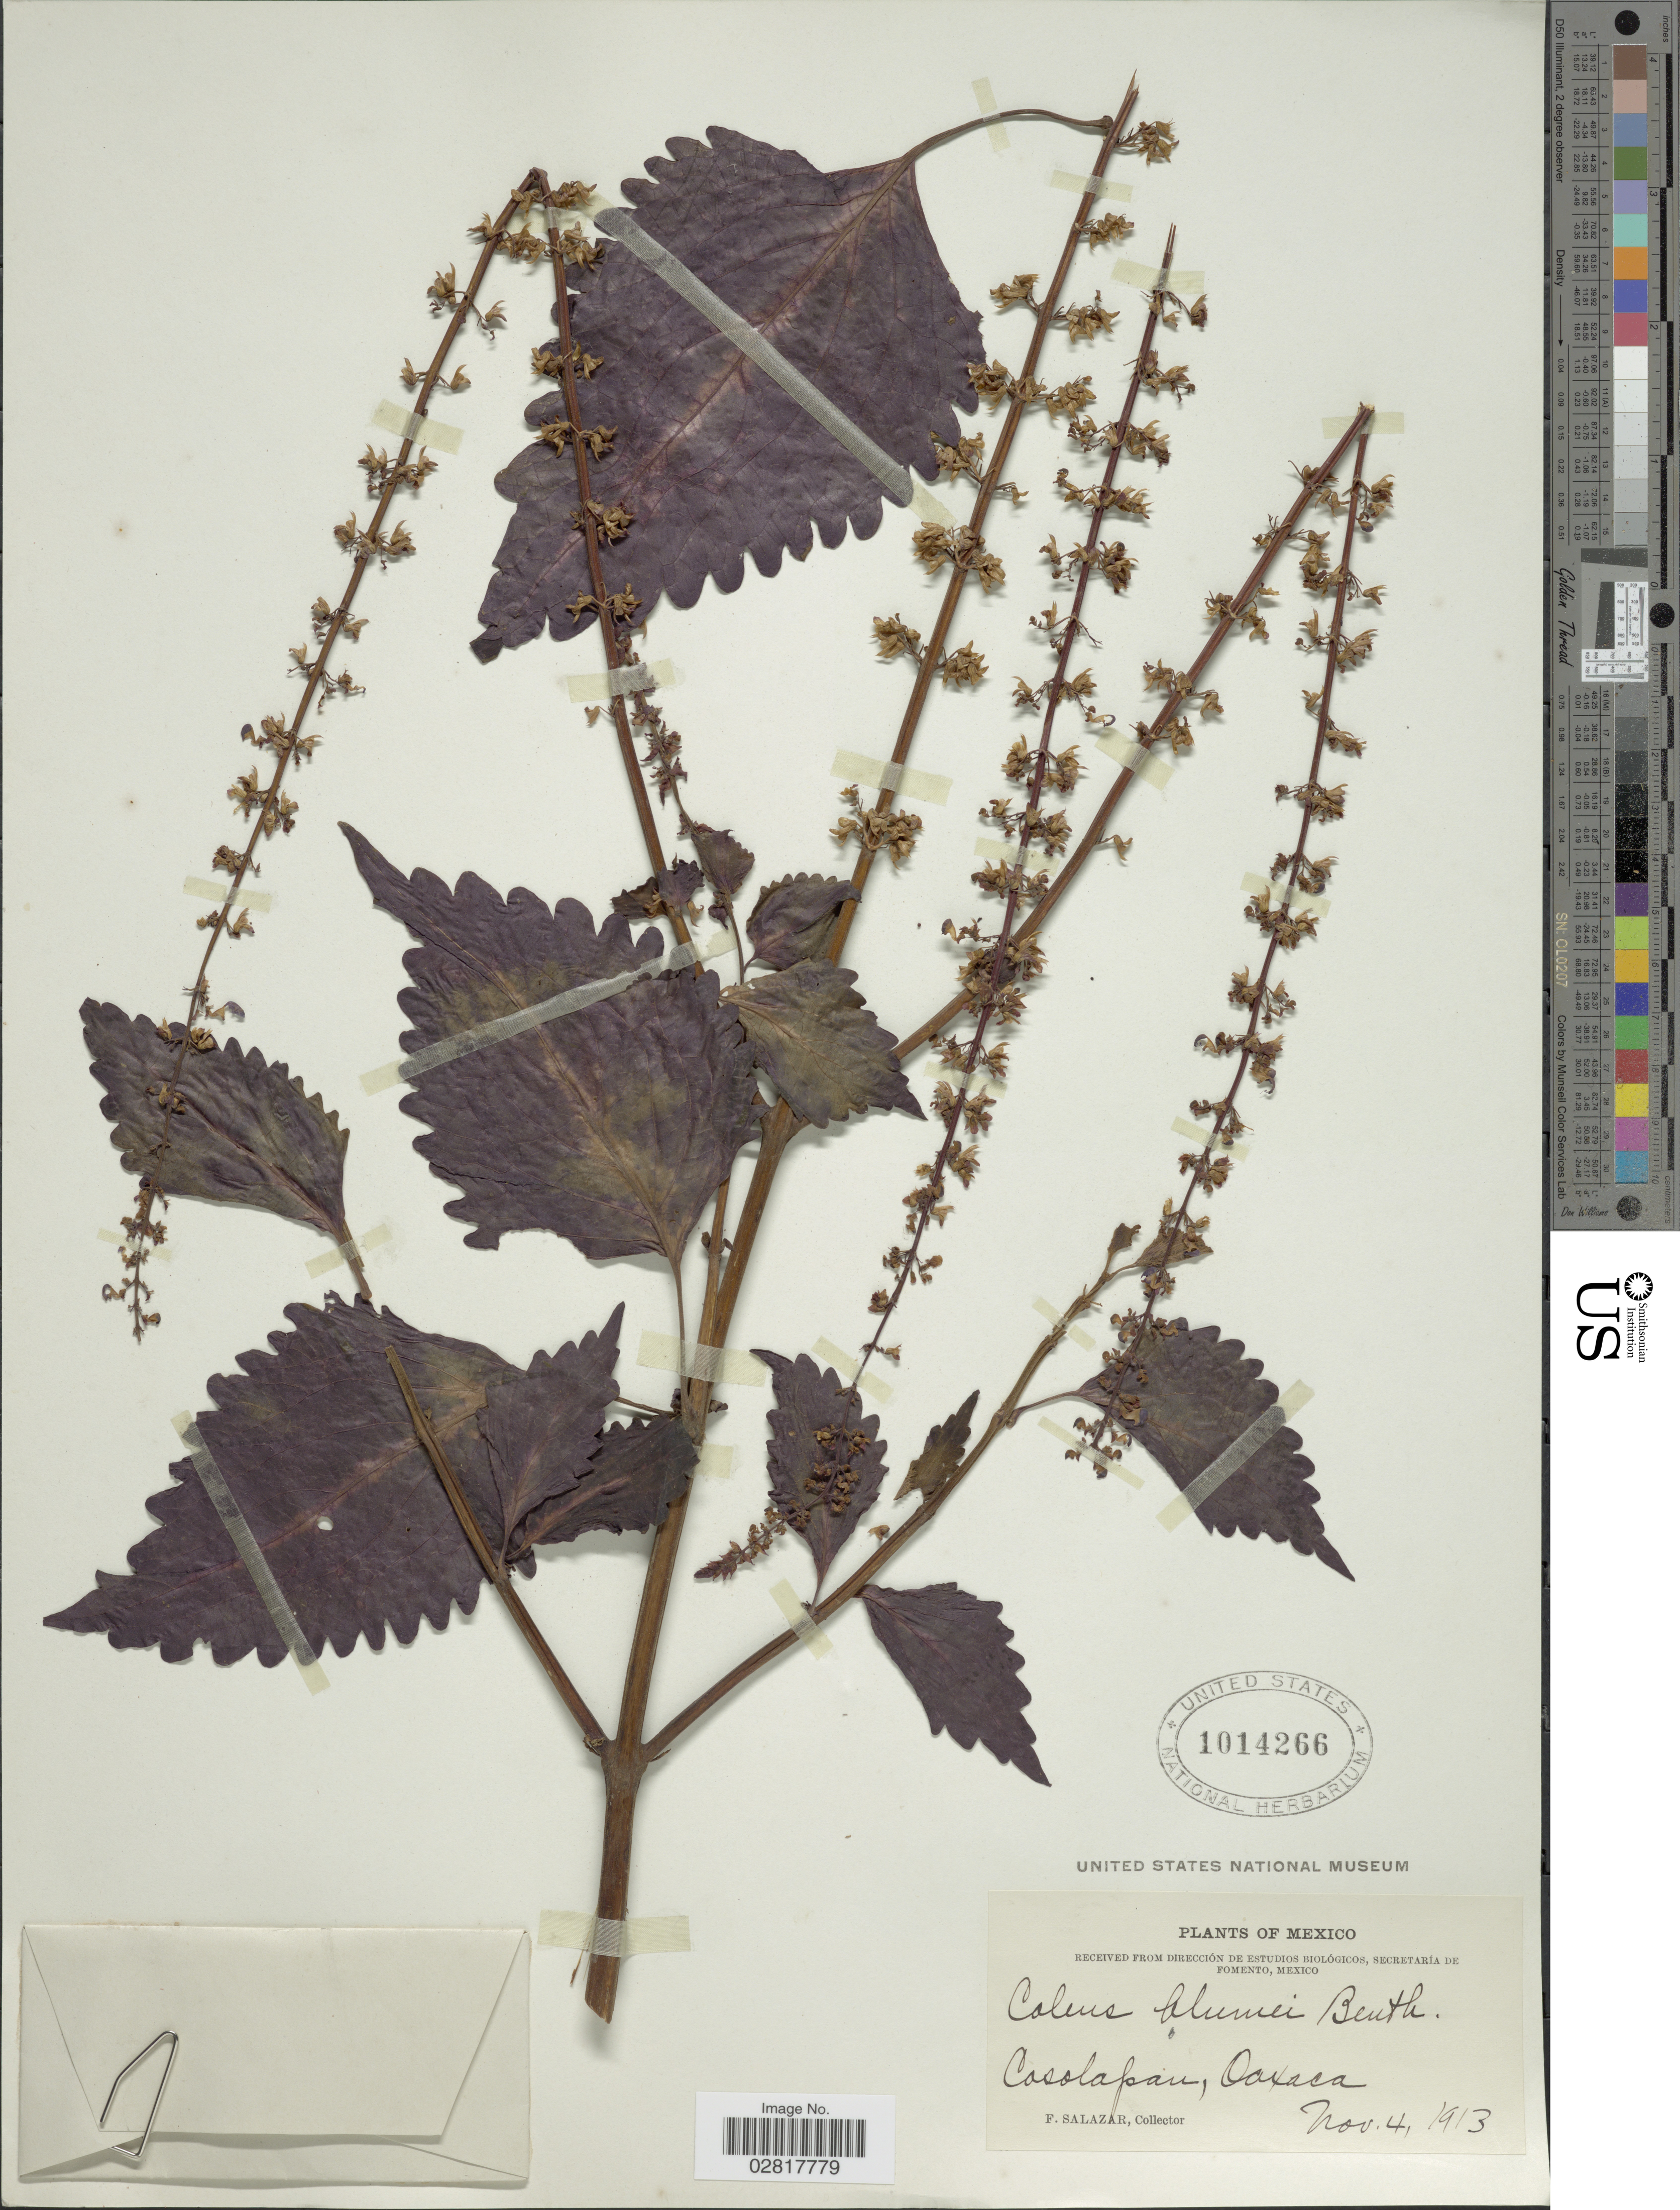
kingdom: Plantae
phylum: Tracheophyta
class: Magnoliopsida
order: Lamiales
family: Lamiaceae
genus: Plectranthus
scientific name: Plectranthus scutellarioides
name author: (L.) R. Br.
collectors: F. Salazar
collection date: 1913-11-04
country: Mexico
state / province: Oaxaca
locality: Cosolapan.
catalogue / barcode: US 1014266